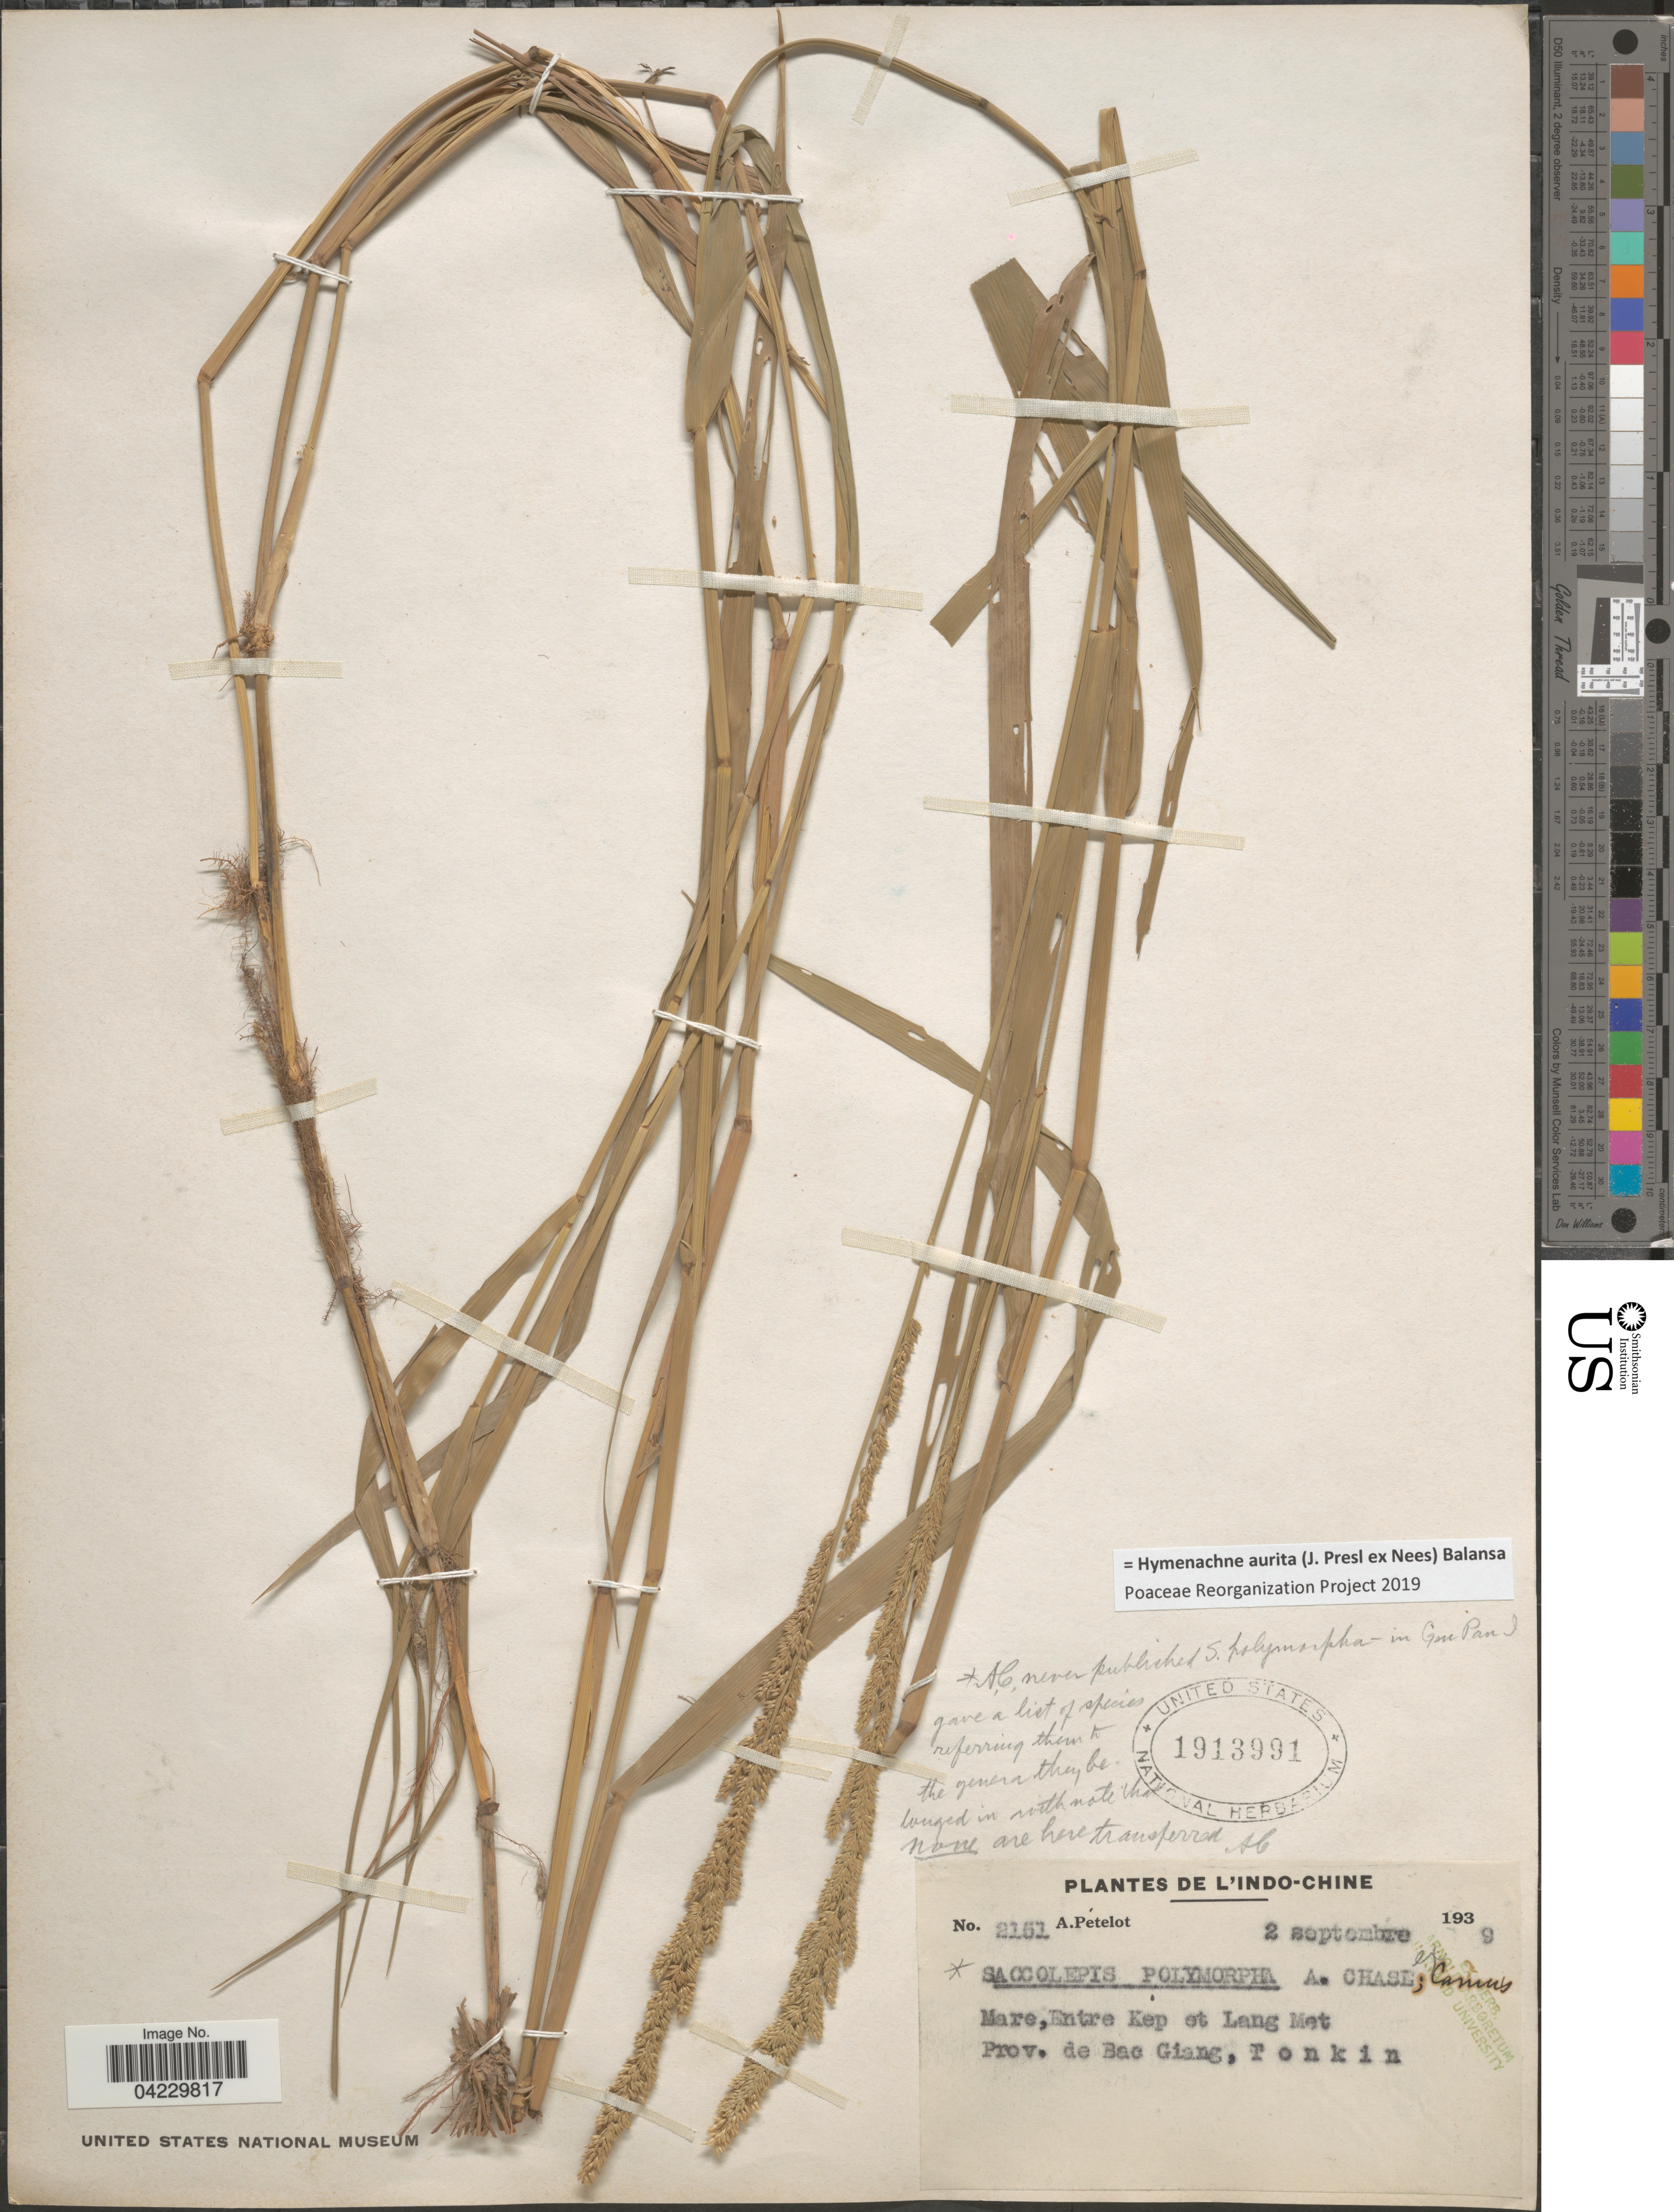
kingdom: Plantae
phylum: Tracheophyta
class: Liliopsida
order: Poales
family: Poaceae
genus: Hymenachne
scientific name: Hymenachne aurita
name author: (J. Presl ex Nees) Balansa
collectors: A. Petelot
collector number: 2151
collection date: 1939-09-02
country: Vietnam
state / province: Bac Giang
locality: L'Indo-Chine. Mare, Entre Kep et Lang Met. Tonkin.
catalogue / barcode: US 1913991